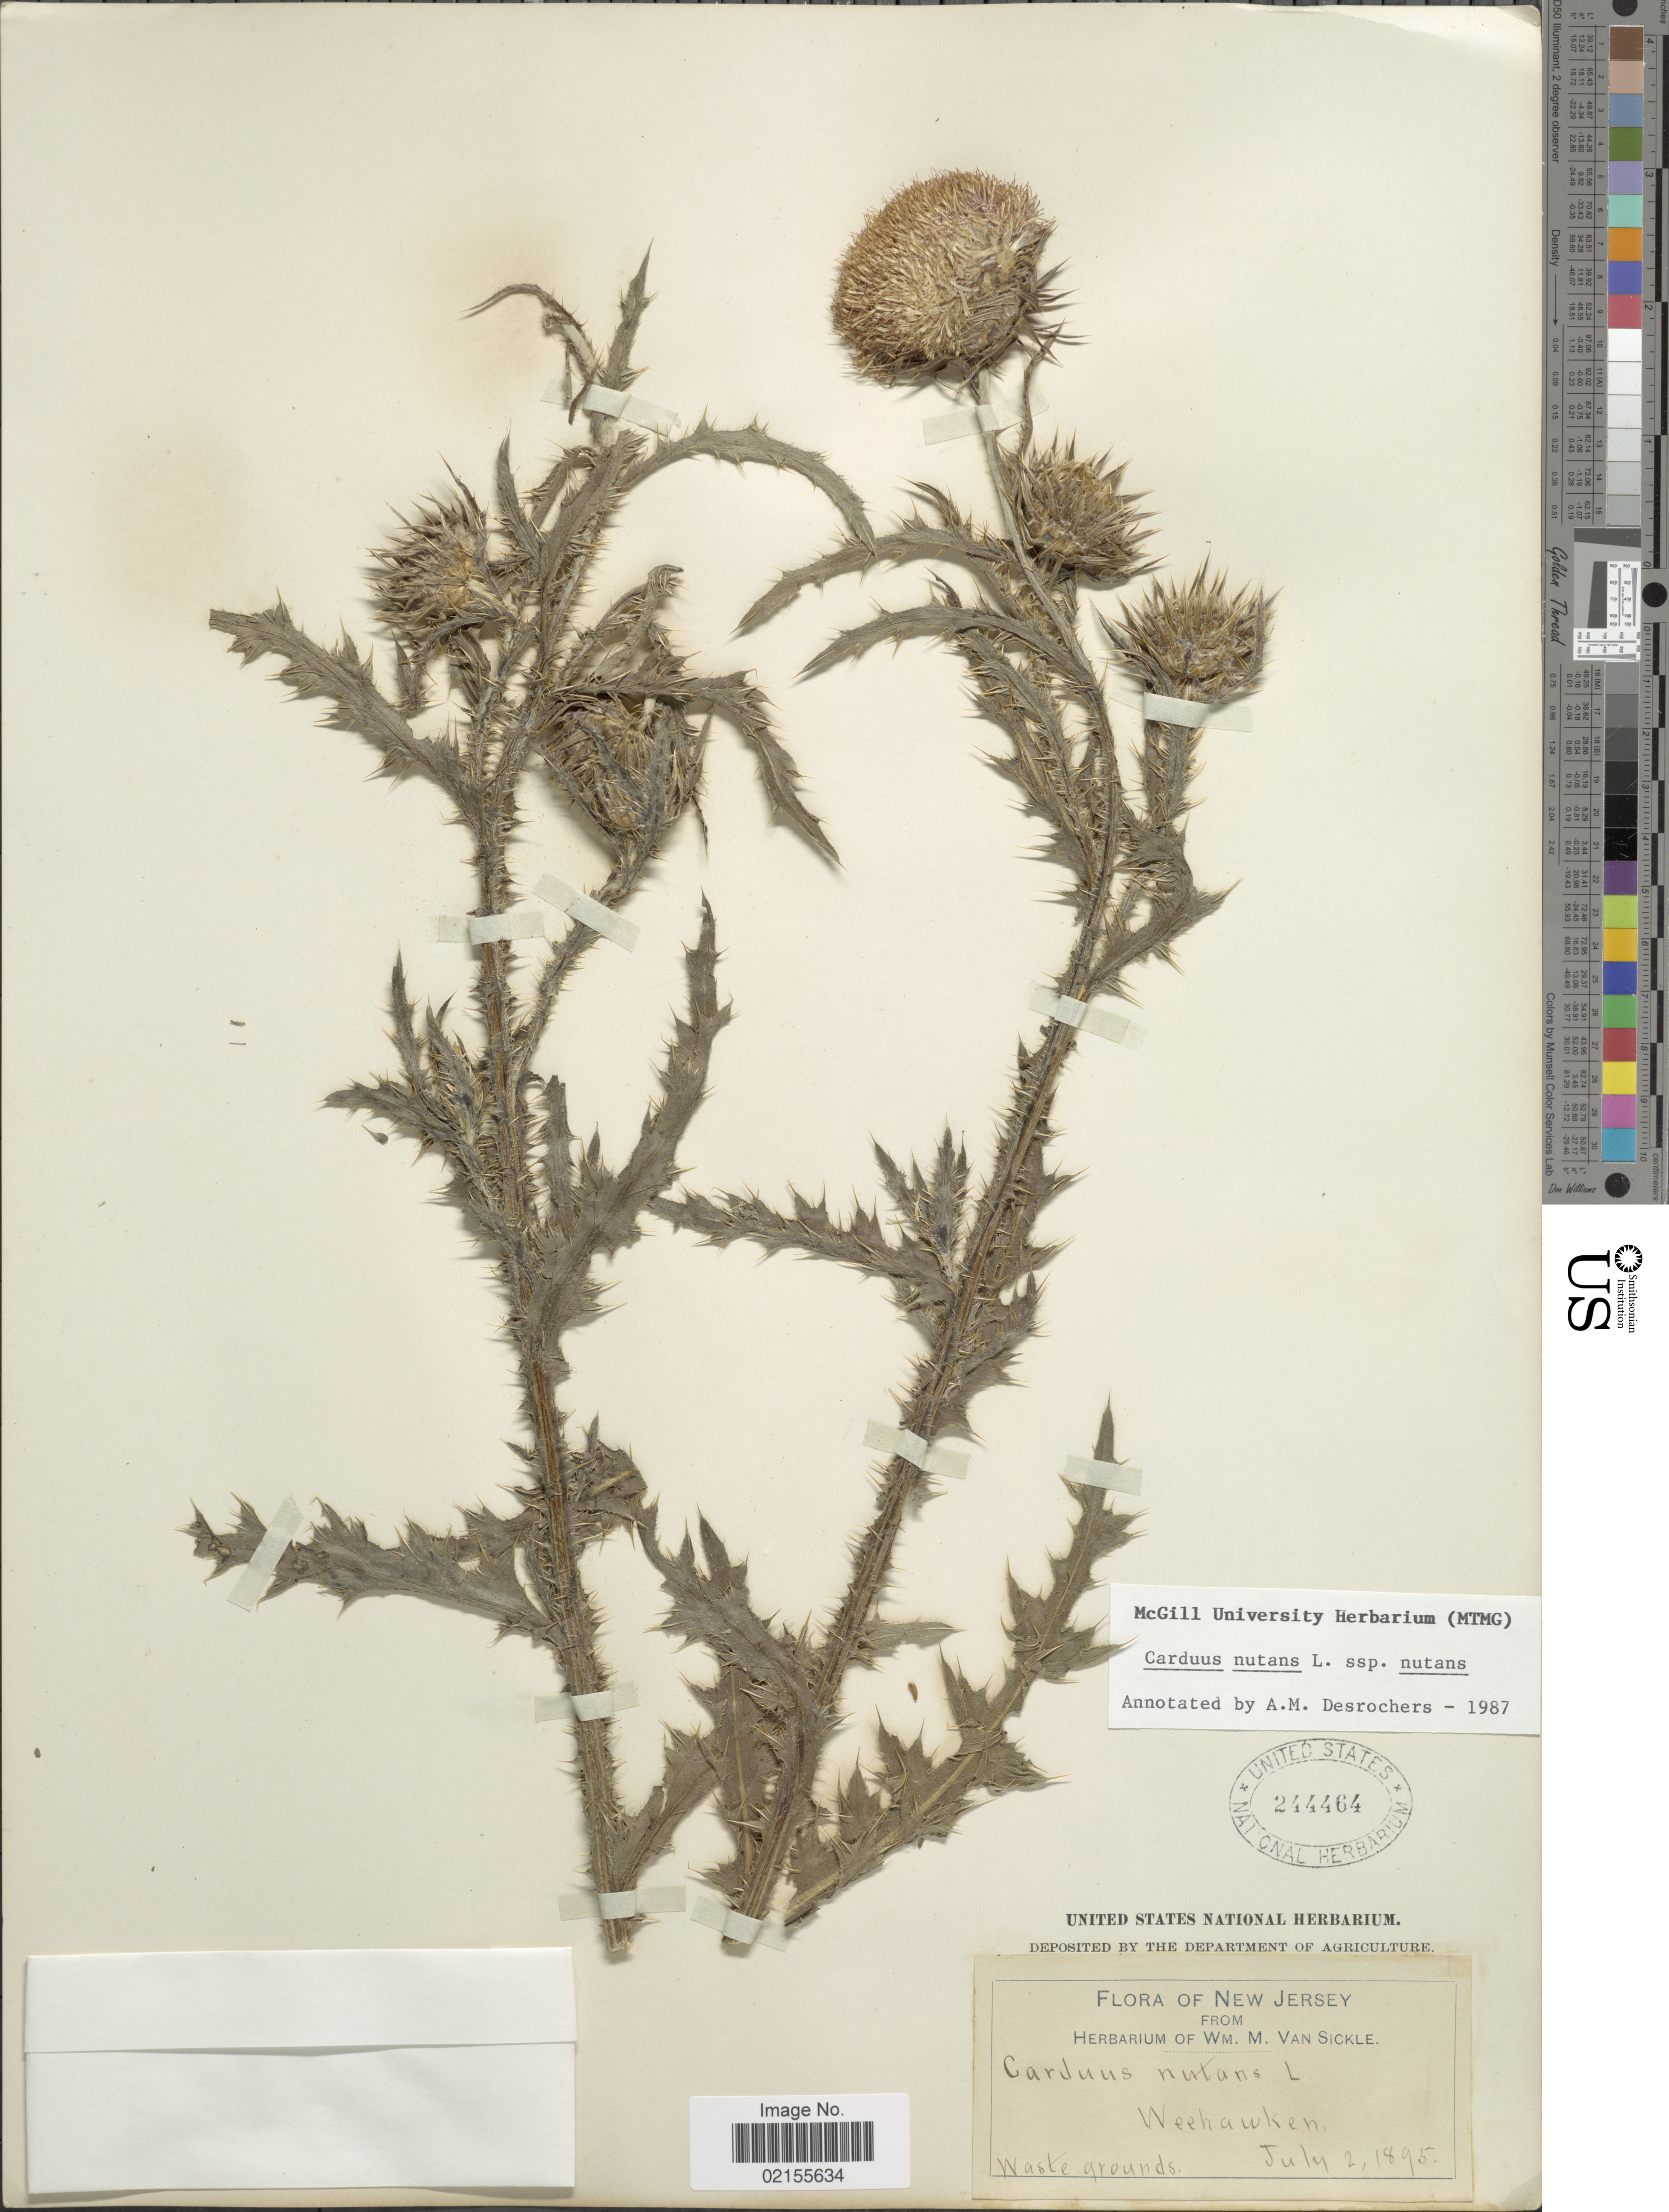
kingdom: Plantae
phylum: Tracheophyta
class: Magnoliopsida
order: Asterales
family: Asteraceae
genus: Carduus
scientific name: Carduus nutans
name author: L.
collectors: ex herb. Wm. M. Van Sickle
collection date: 1895-07-02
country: United States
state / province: New Jersey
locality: Weehawken, Waste gorunds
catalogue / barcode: US 244464